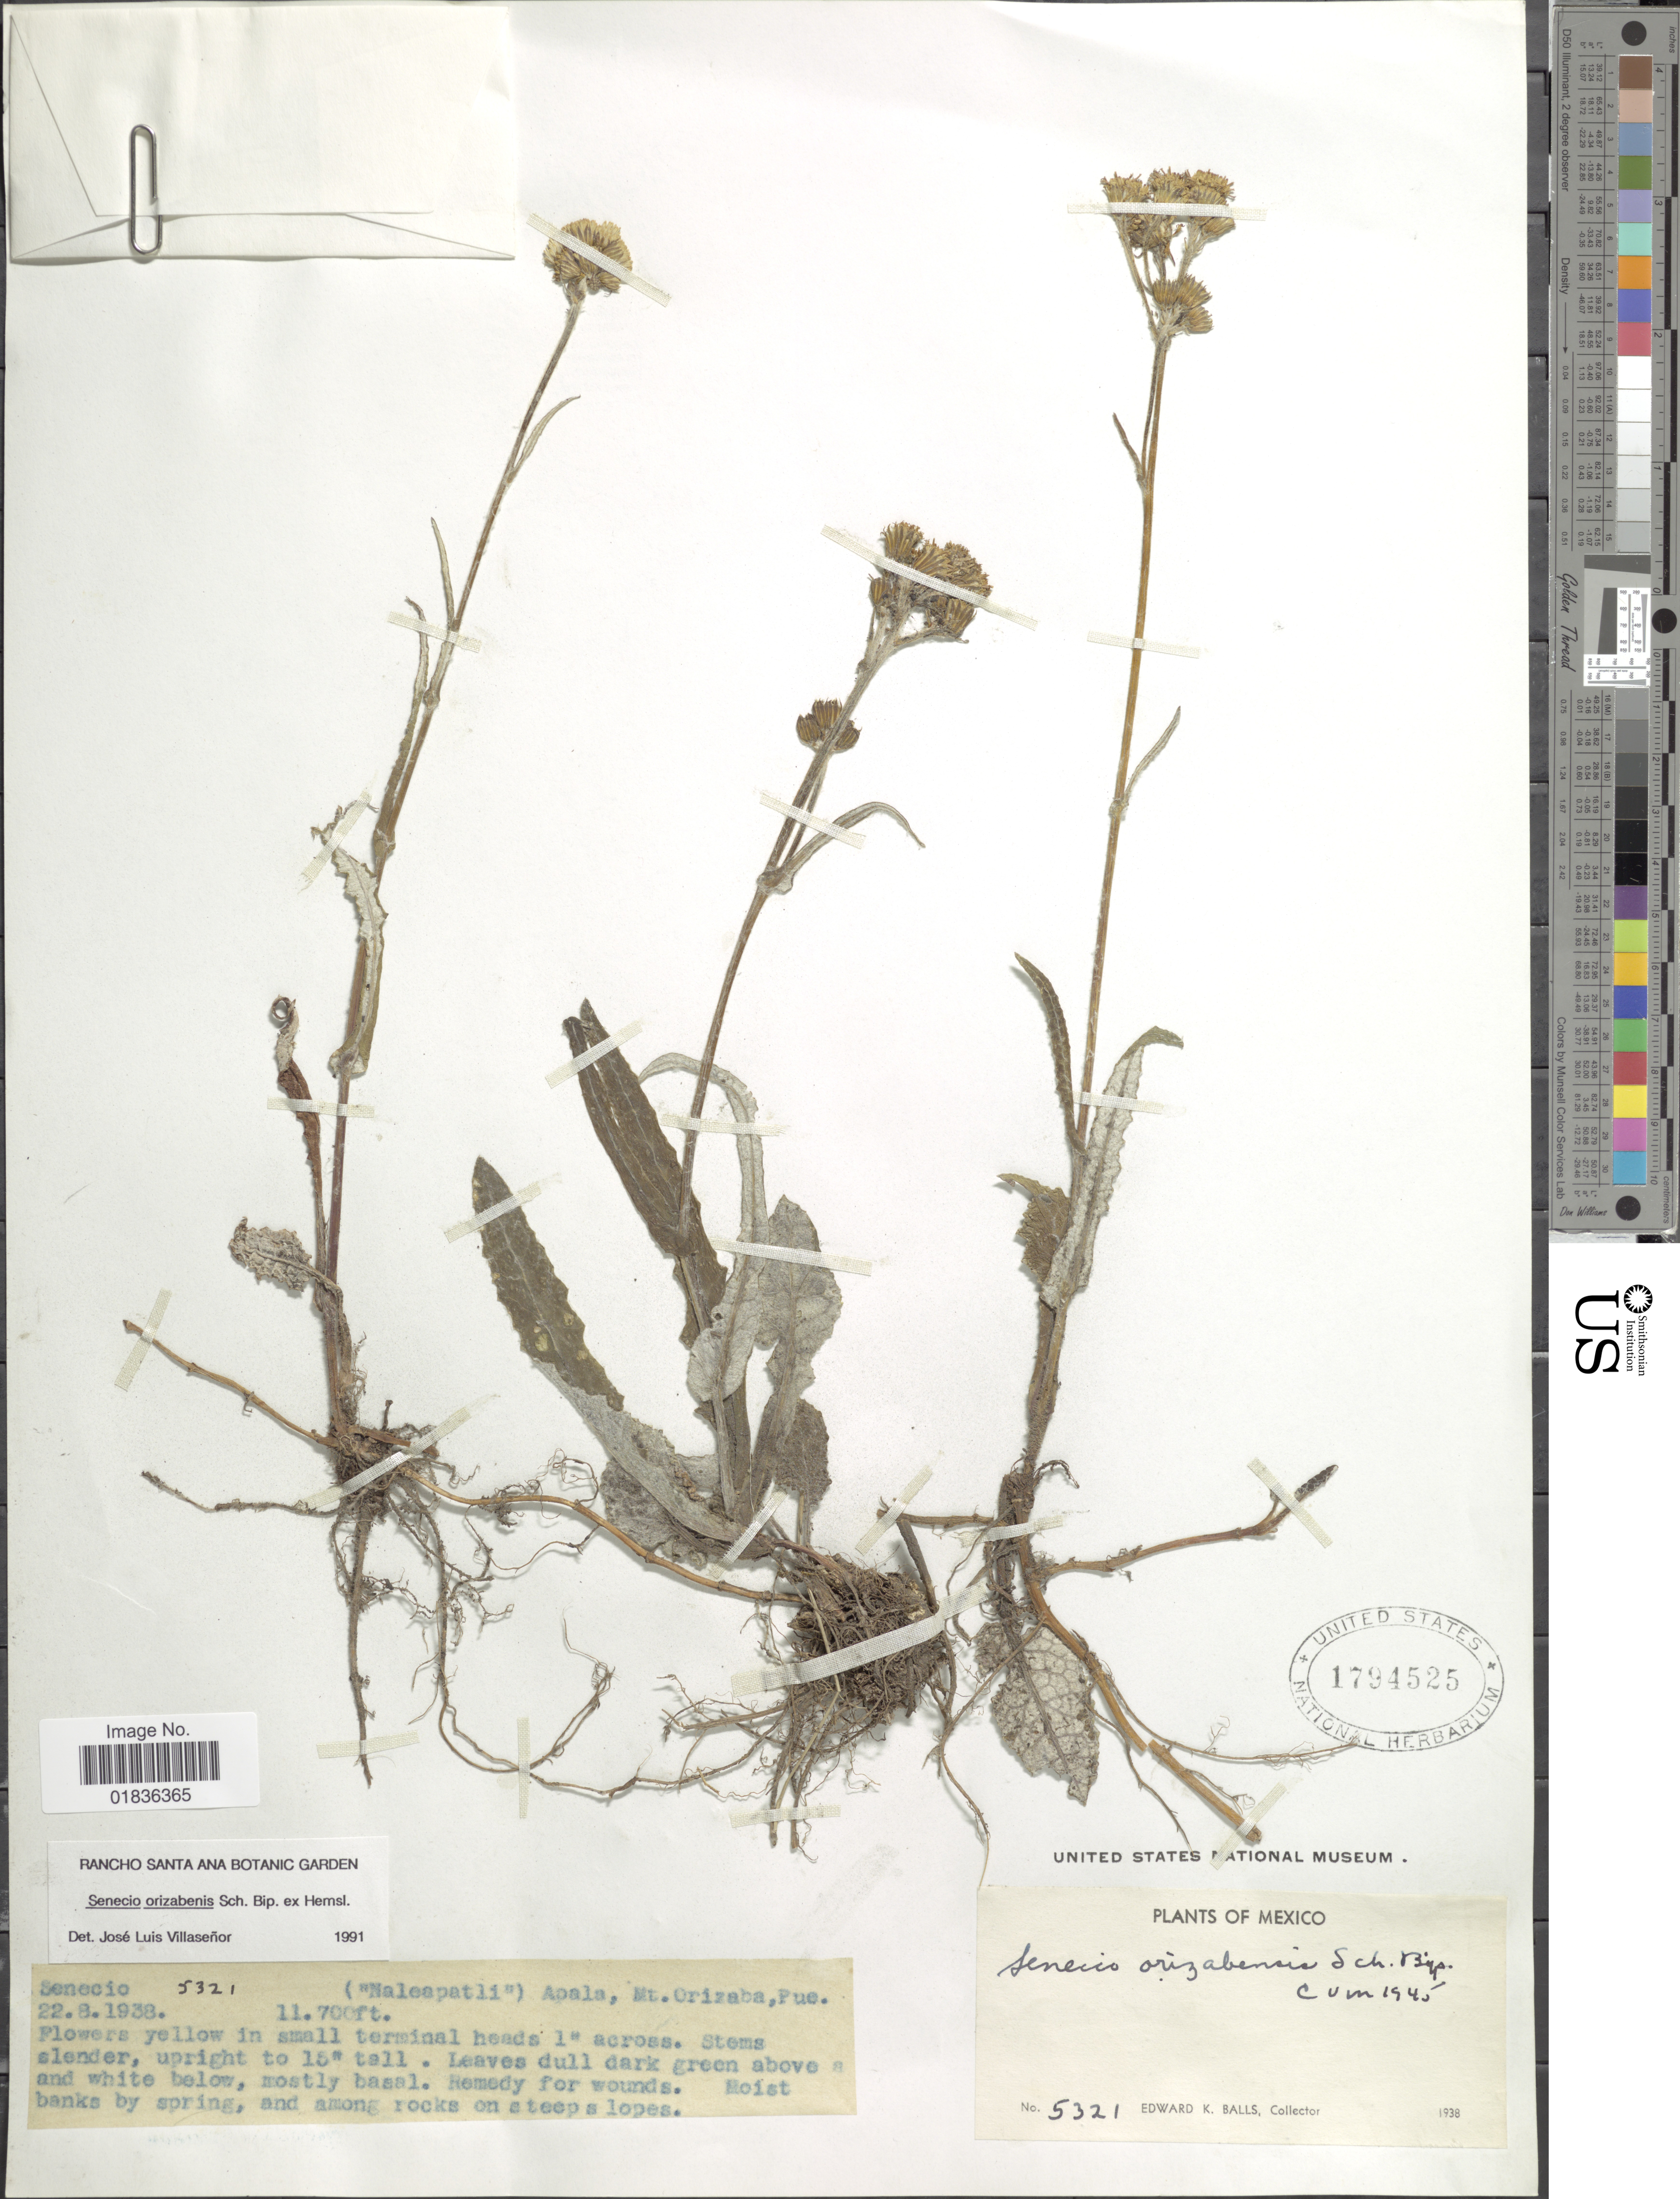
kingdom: Plantae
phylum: Tracheophyta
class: Magnoliopsida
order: Asterales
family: Asteraceae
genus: Senecio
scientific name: Senecio orizabensis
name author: Sch. Bip. & Hemsl.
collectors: E. K. Balls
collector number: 5321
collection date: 1938-08-22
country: Mexico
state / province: Puebla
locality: ("Nalcapatli") Apala, Mt. Orizaba, moist banks by spring, and among rocks on steep slopes.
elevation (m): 3566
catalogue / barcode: US 1794525